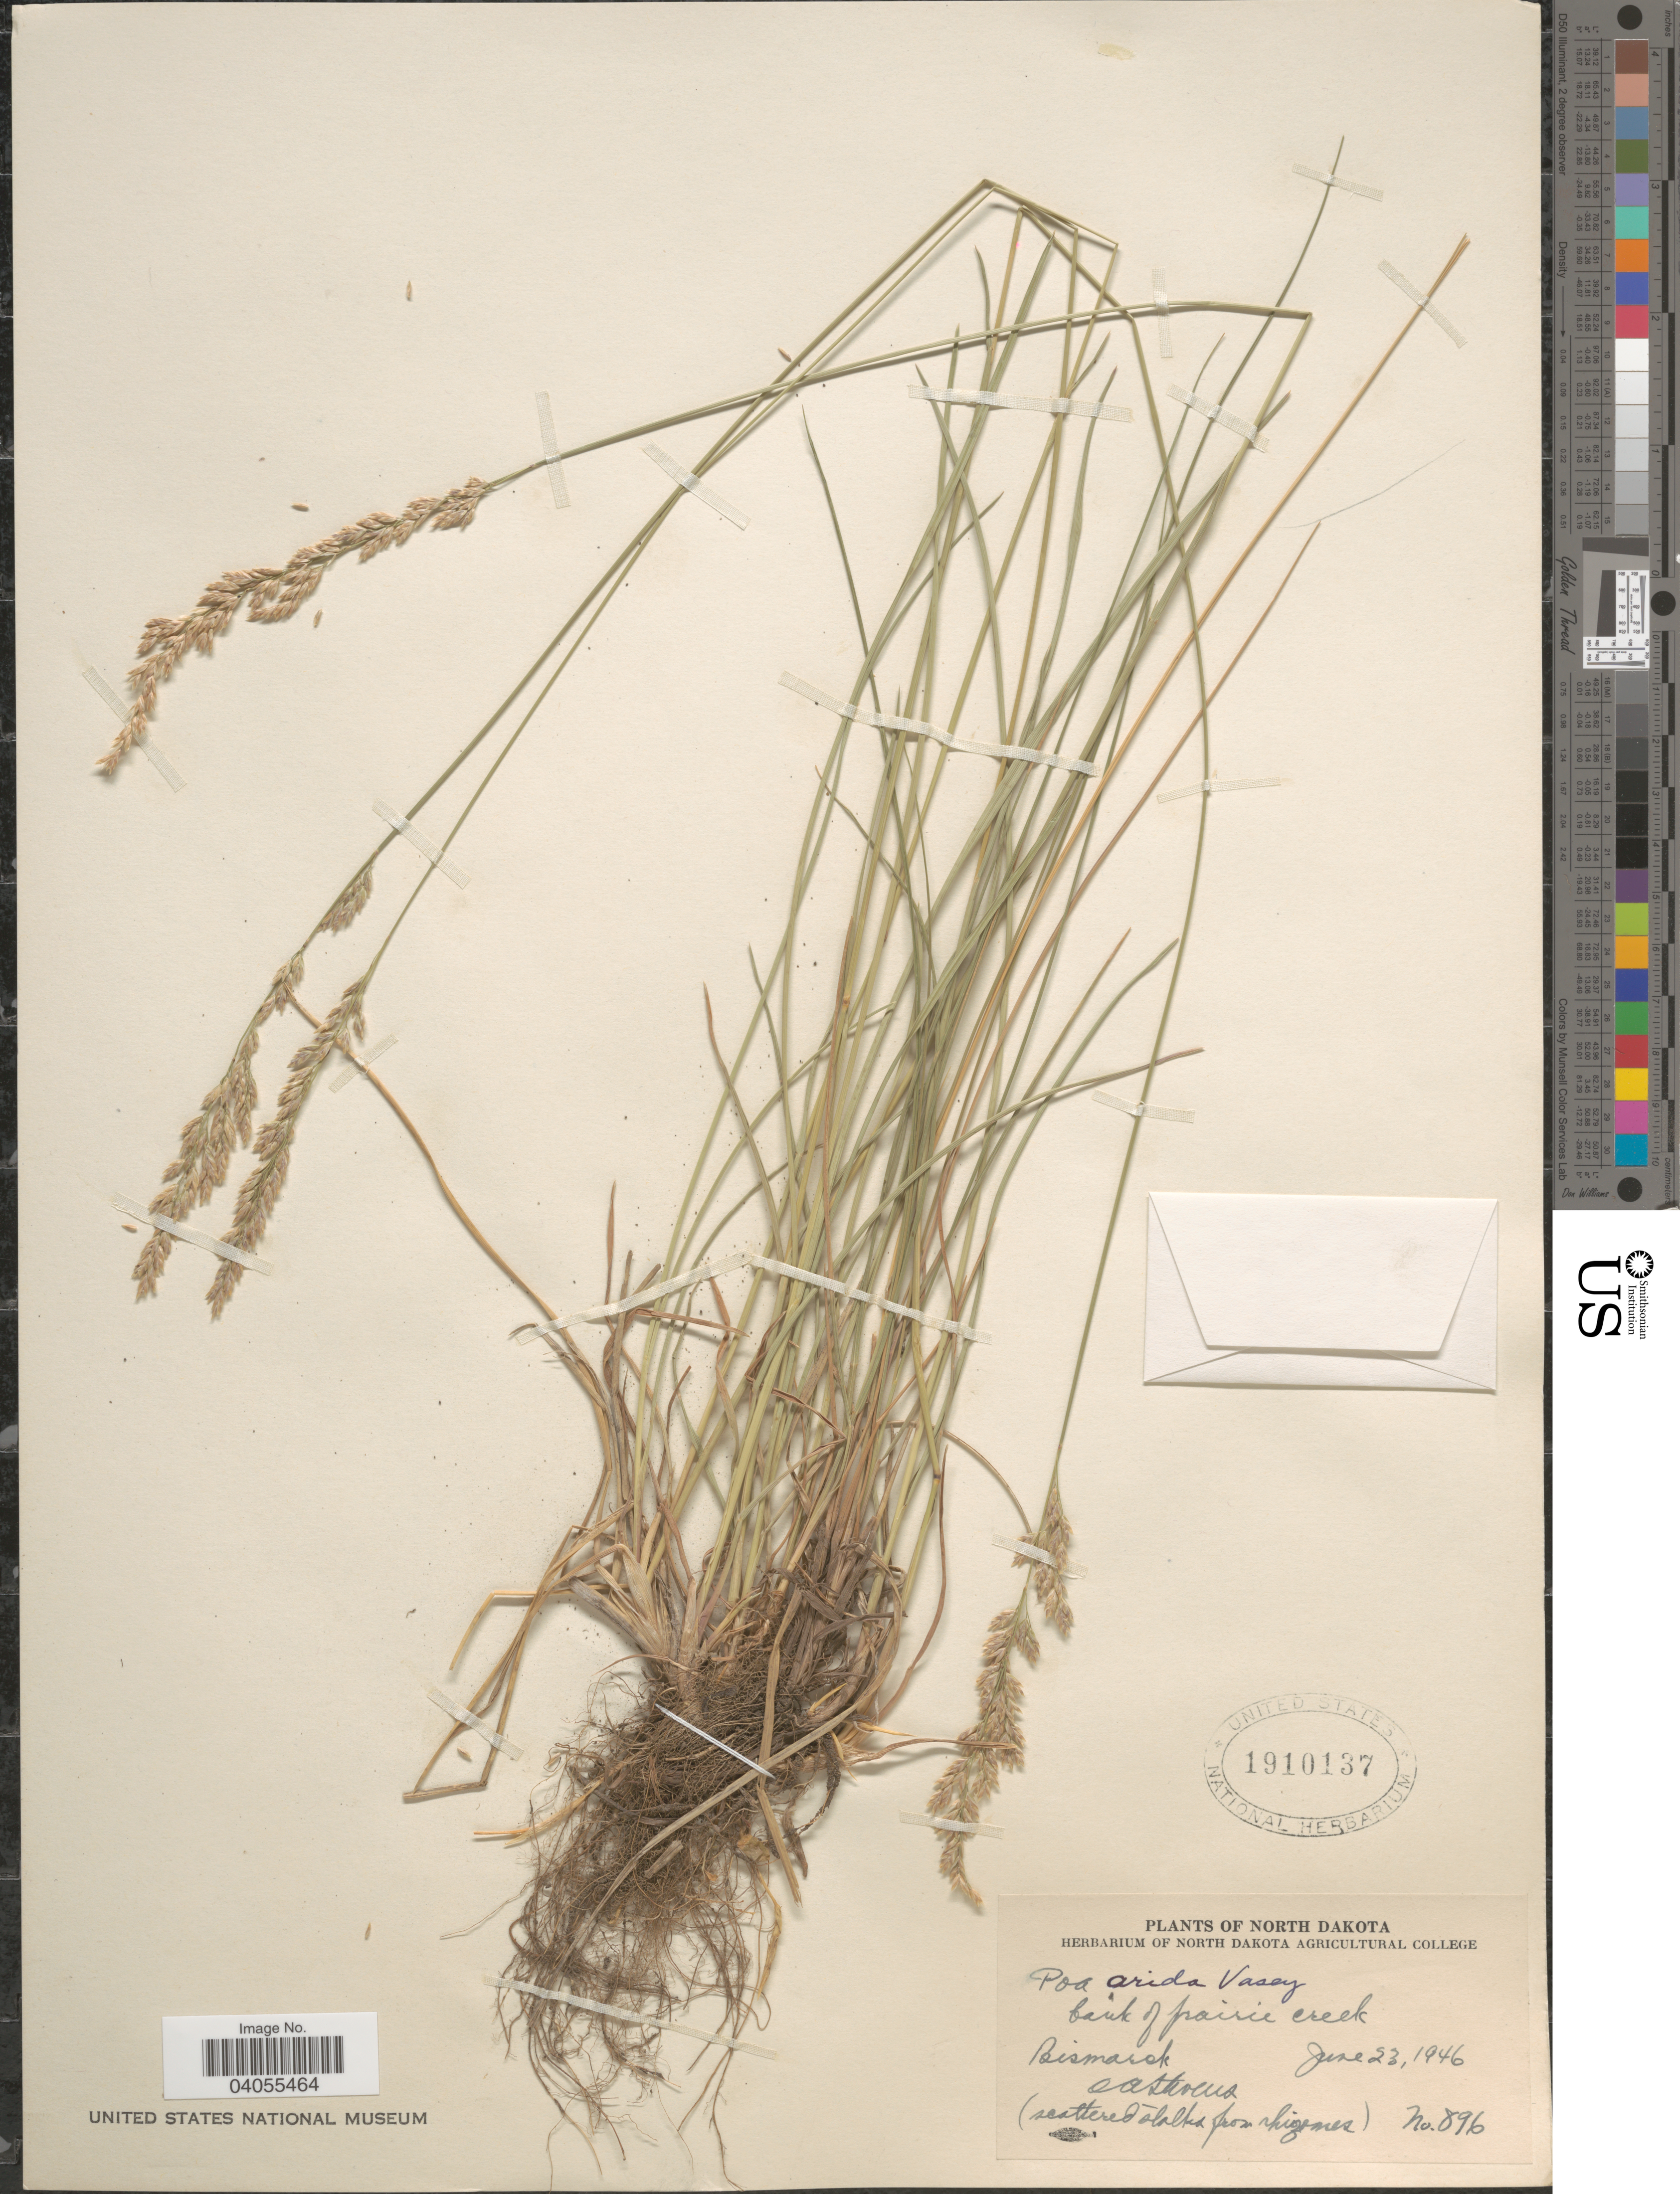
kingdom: Plantae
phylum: Tracheophyta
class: Liliopsida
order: Poales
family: Poaceae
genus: Poa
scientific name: Poa arida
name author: Vasey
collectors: O. A. Stevens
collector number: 896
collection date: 1946-06-23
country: United States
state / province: North Dakota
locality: Bank of pairie creek. Bismarck.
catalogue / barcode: US 1910137